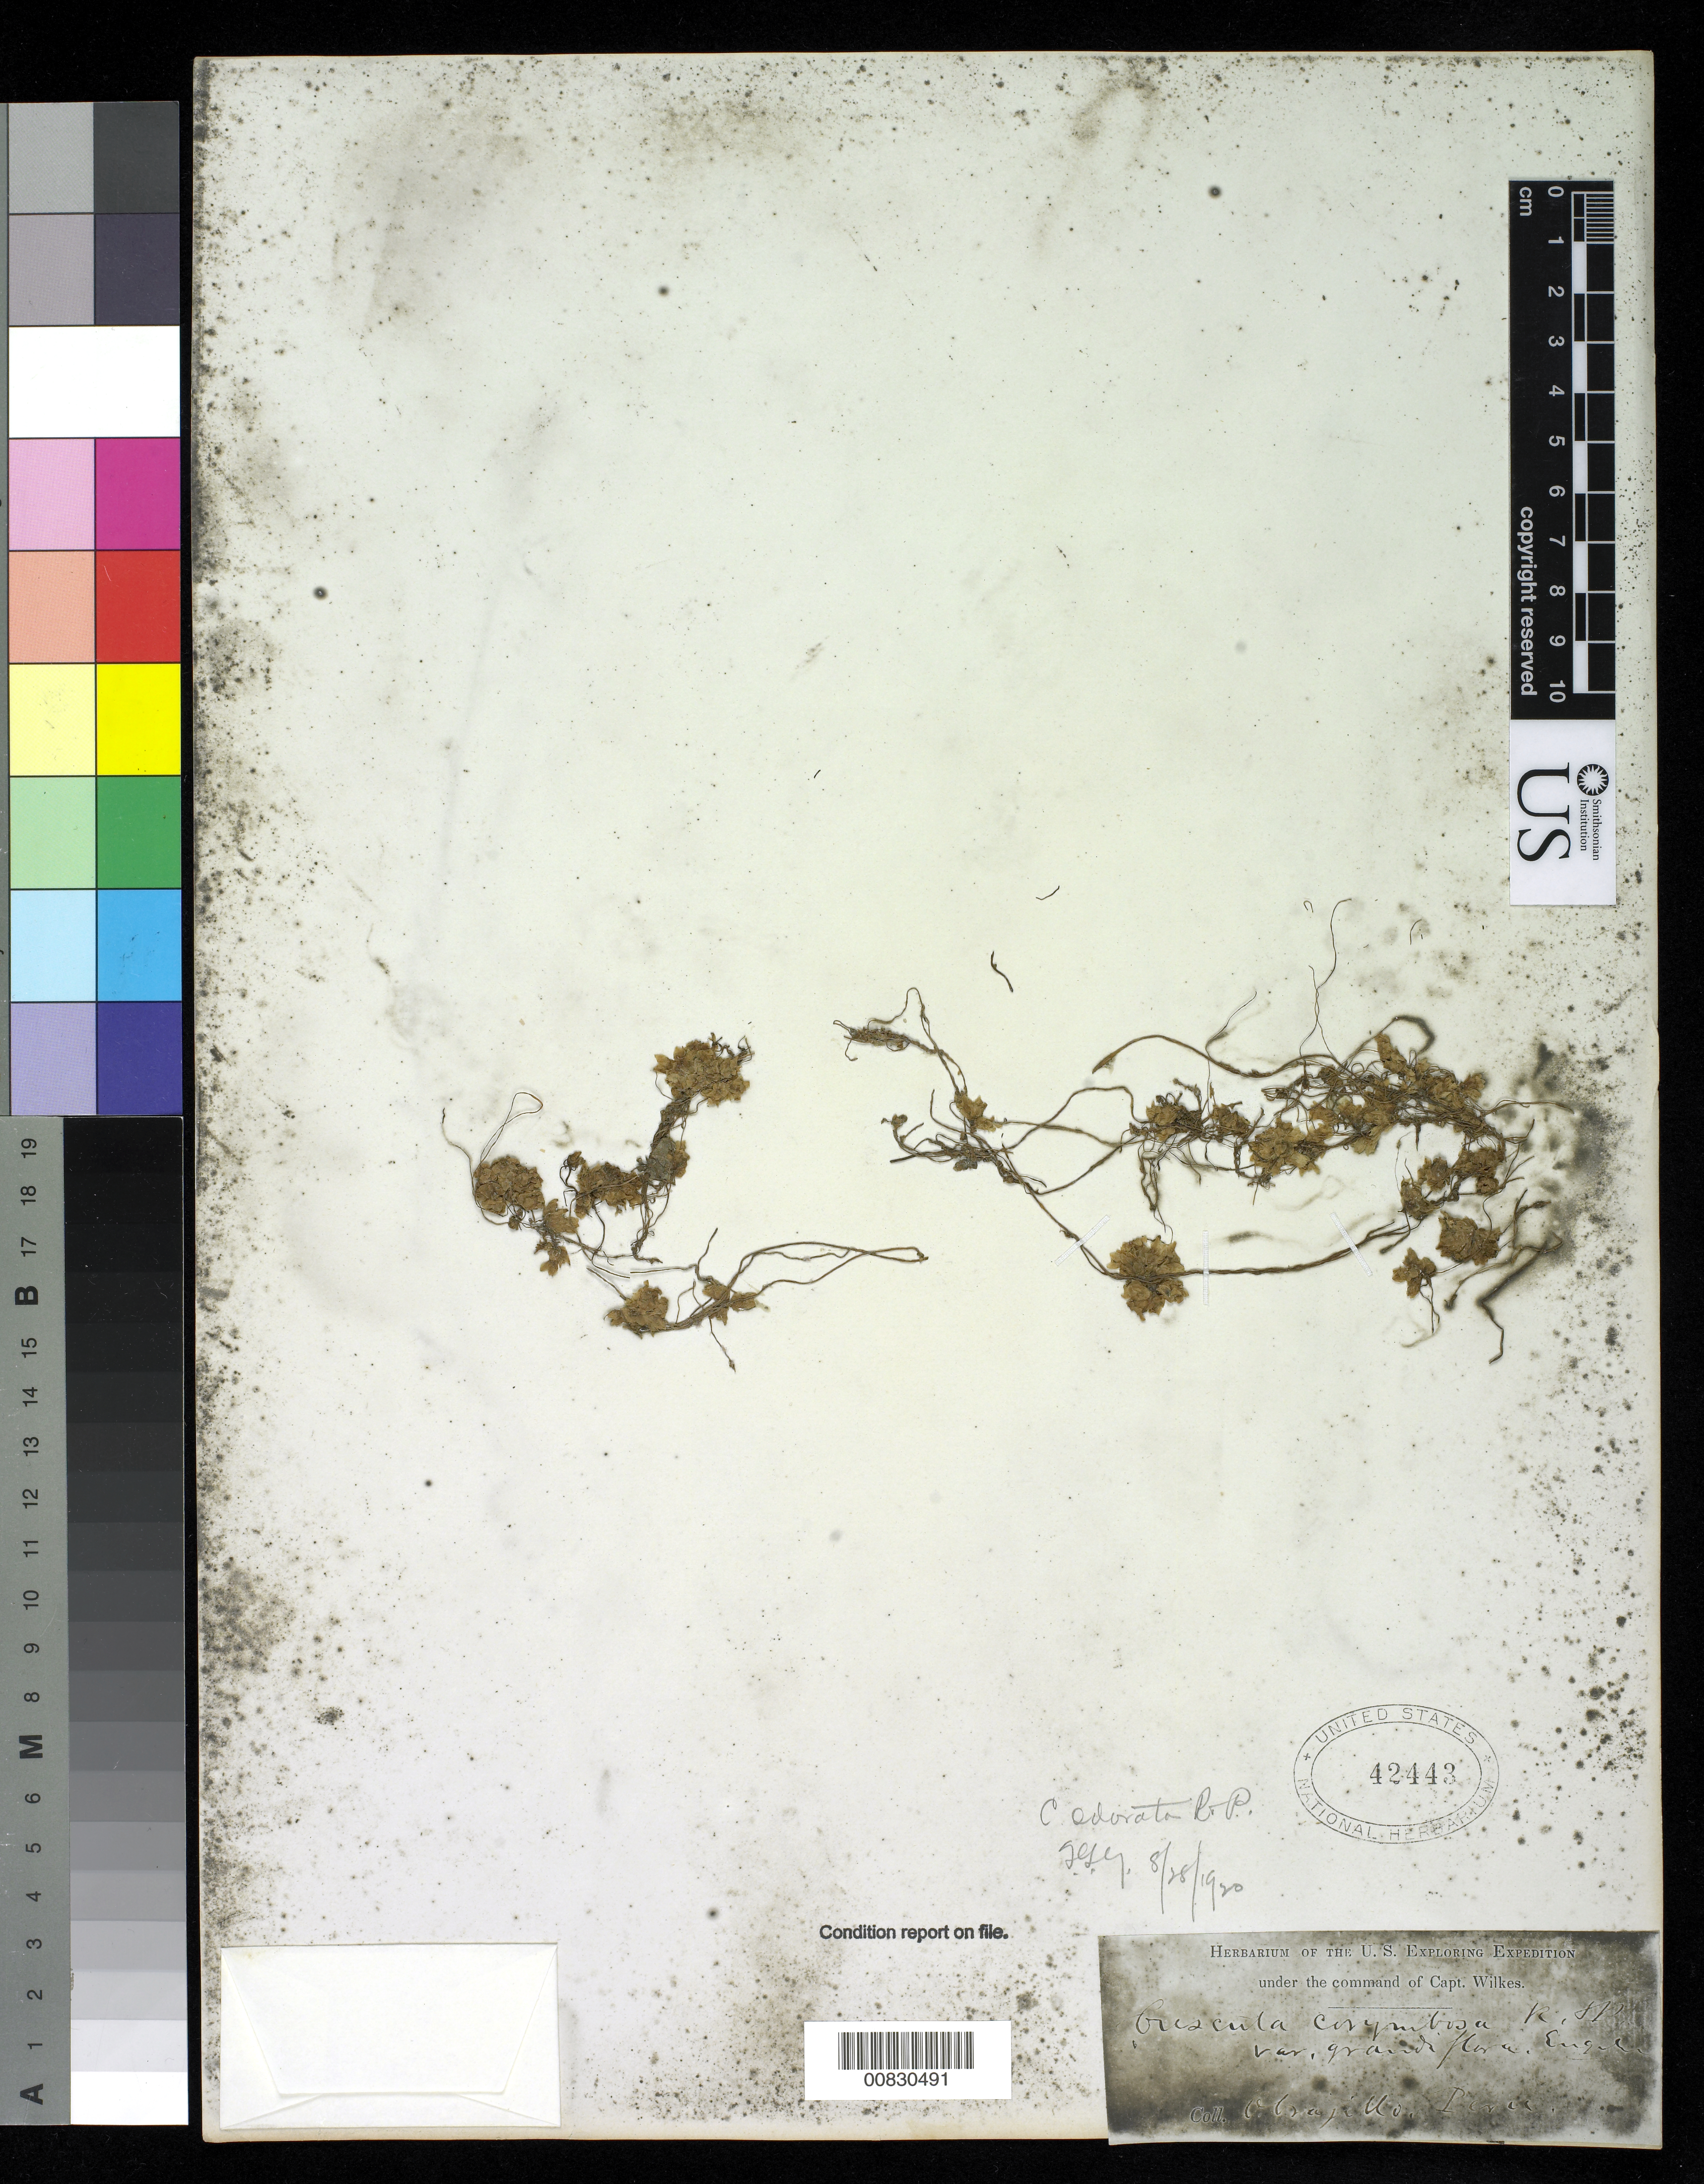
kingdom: Plantae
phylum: Tracheophyta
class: Magnoliopsida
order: Solanales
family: Convolvulaceae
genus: Cuscuta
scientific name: Cuscuta corymbosa var. grandiflora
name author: Engelm.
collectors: Wilkes Explor. Exped.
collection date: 1838/1842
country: Peru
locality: Obrajillo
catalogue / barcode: US 42443